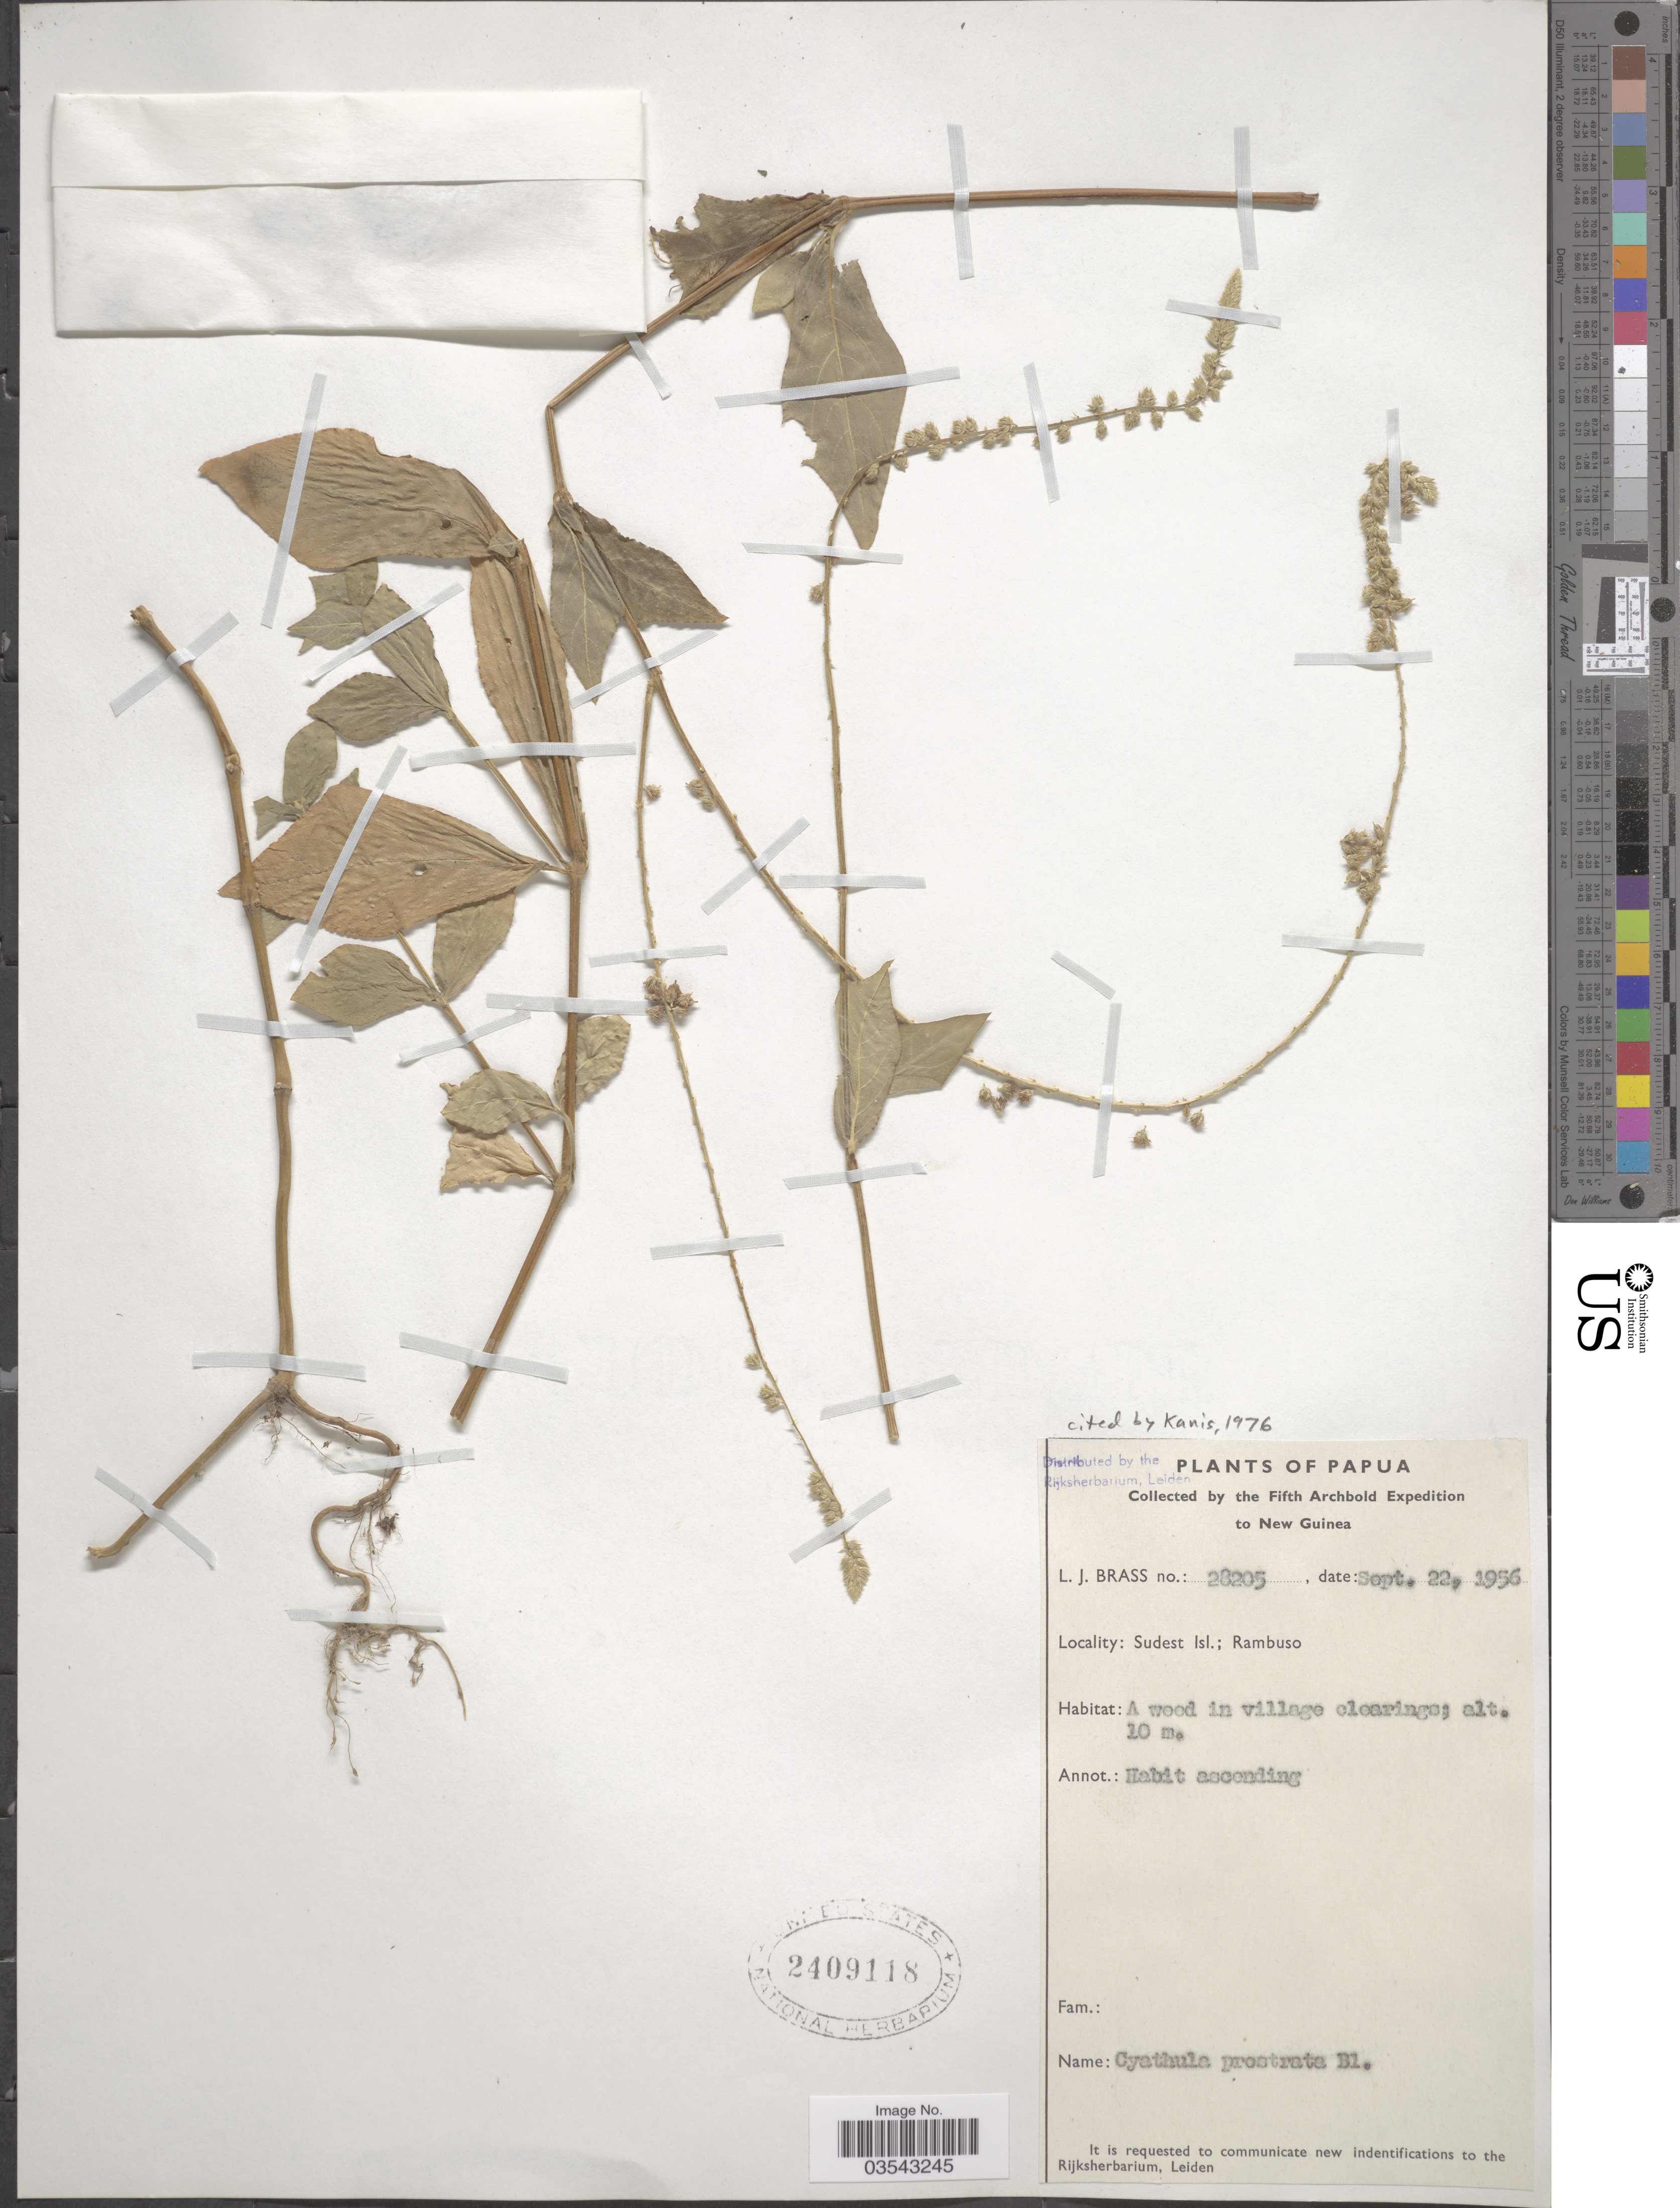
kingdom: Plantae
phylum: Tracheophyta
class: Magnoliopsida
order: Caryophyllales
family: Amaranthaceae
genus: Cyathula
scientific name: Cyathula prostrata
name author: (L.) Blume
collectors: L. J. Brass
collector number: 28205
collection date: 1956-09-22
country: Papua New Guinea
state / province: Milne Bay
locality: Papua. New Guinea. Sudest Isl.; Rambusu.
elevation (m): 10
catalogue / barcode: US 2409118